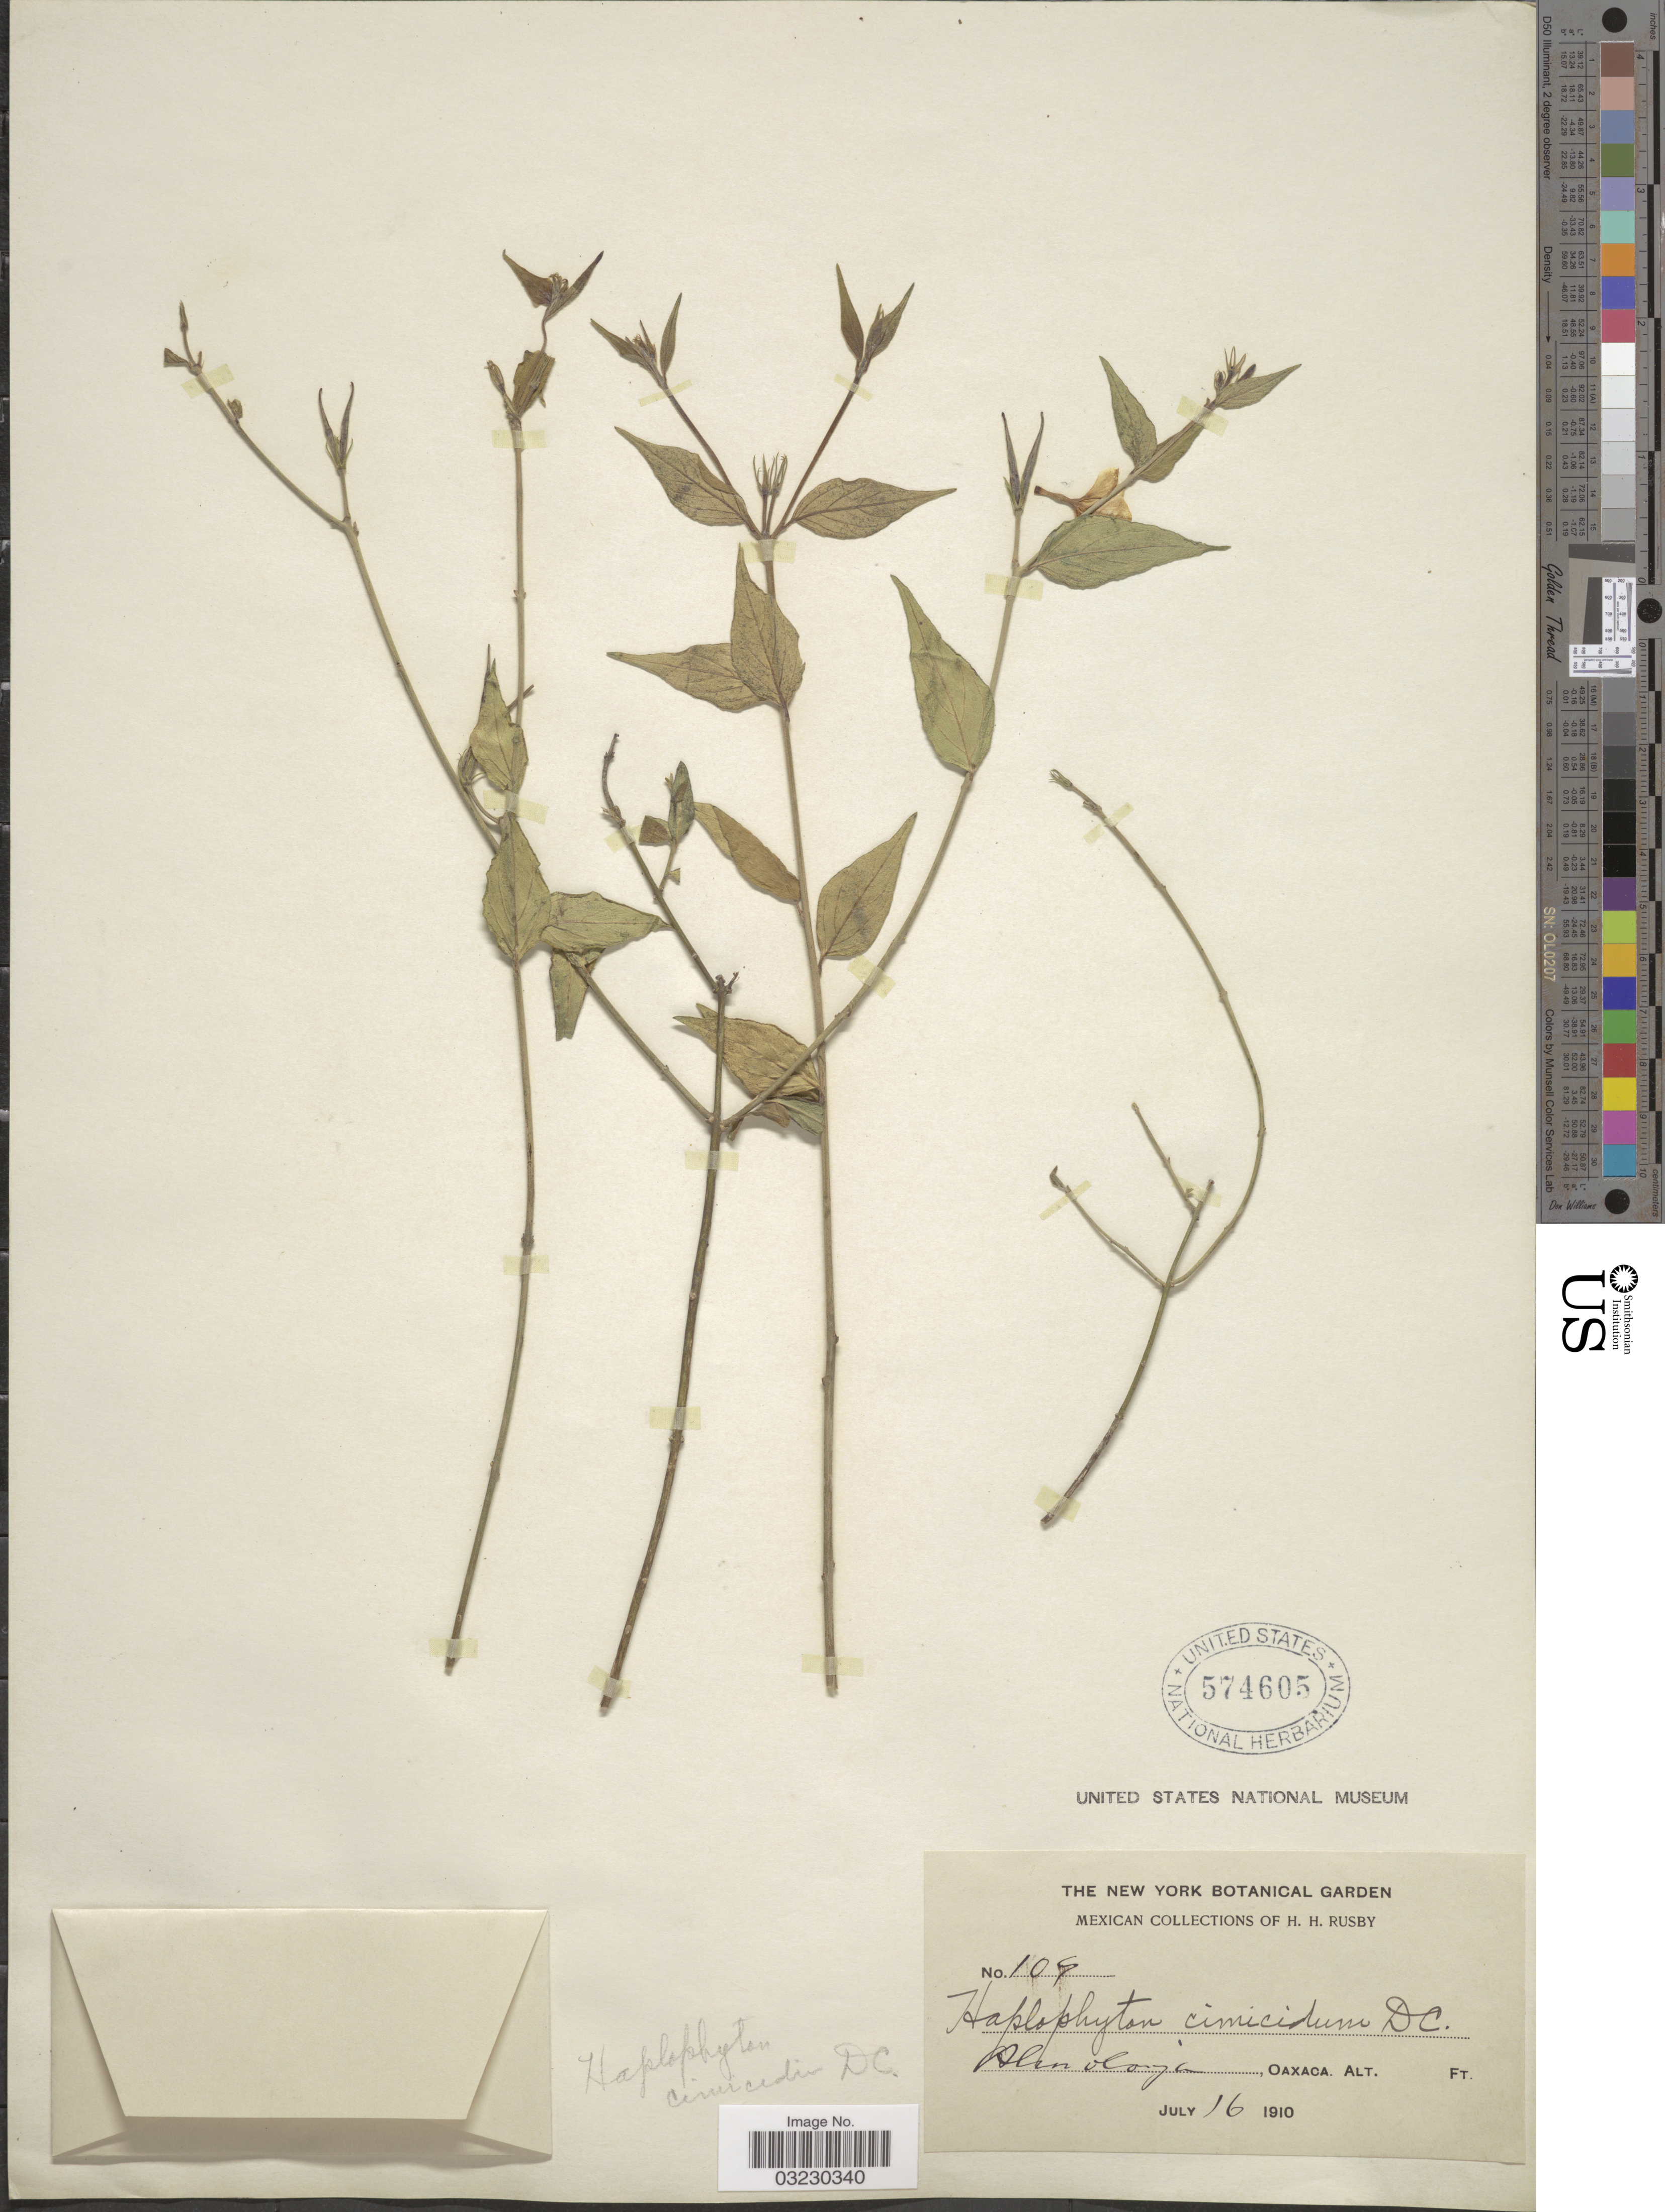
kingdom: Plantae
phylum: Tracheophyta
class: Magnoliopsida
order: Gentianales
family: Apocynaceae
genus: Haplophyton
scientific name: Haplophyton cimicidum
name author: A. DC.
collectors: H. H. Rusby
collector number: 109*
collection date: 1910-07-16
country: Mexico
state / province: Oaxaca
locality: Almoloya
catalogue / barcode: US 574605